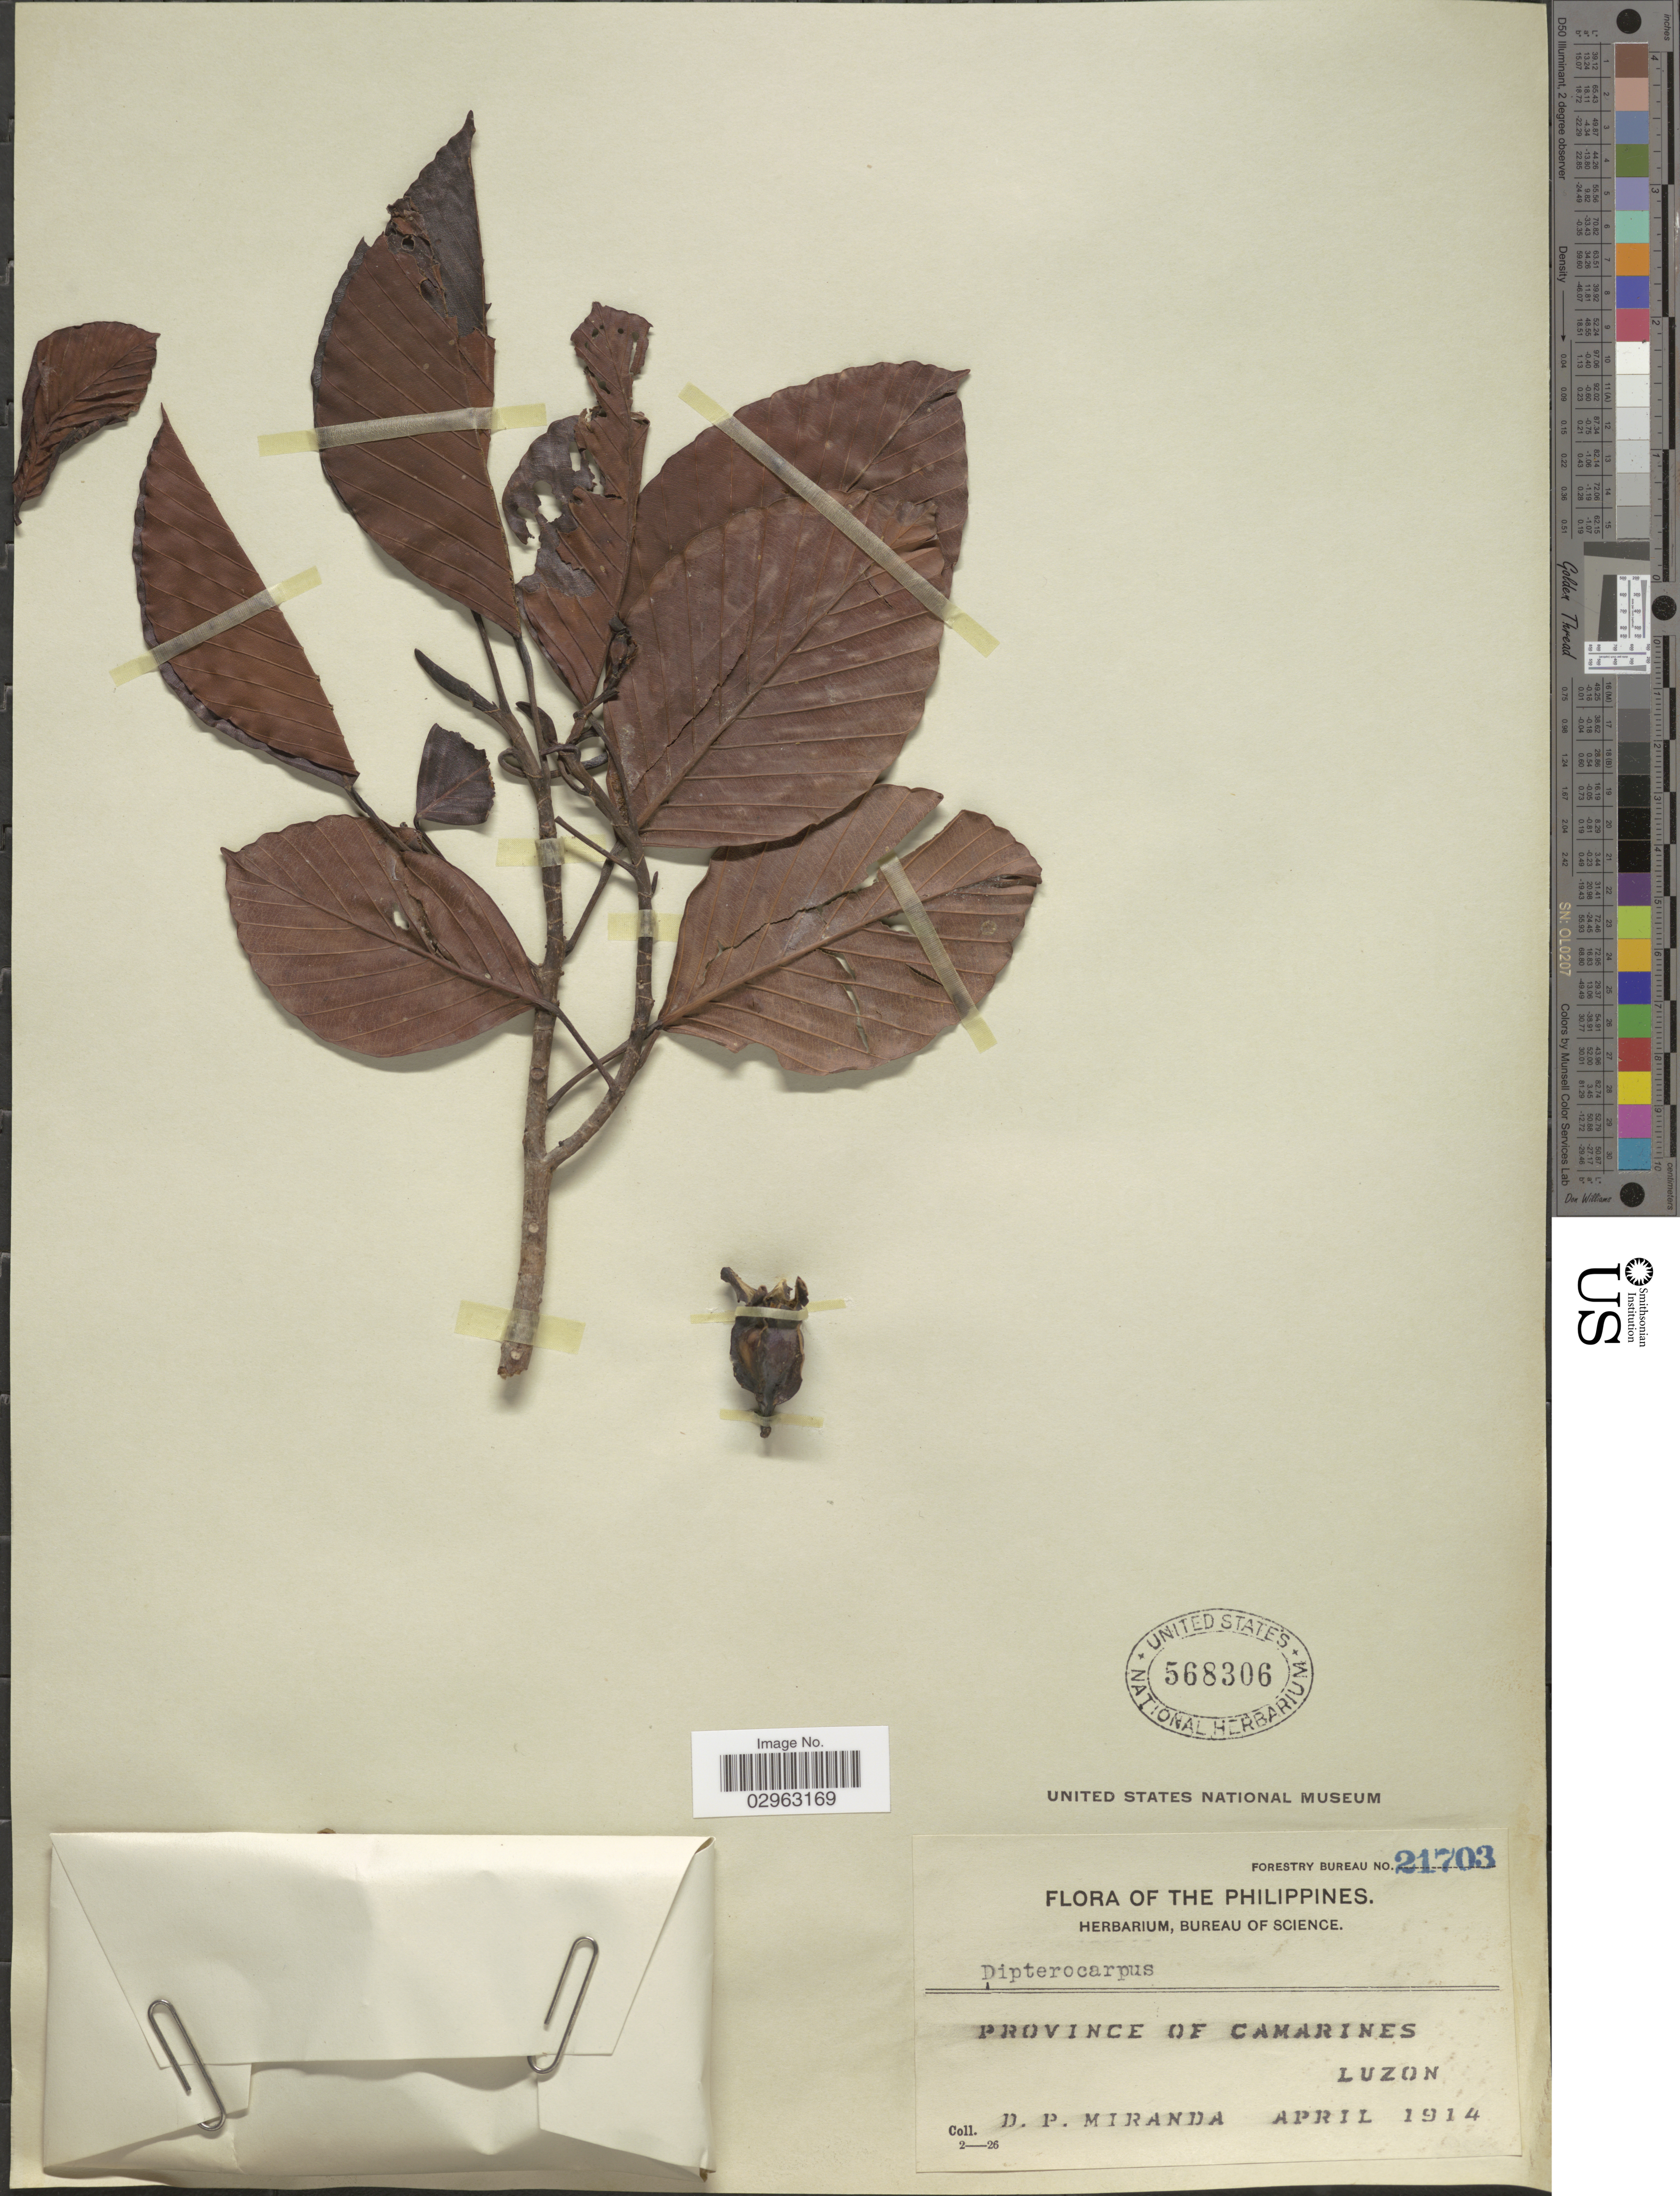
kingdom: Plantae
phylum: Tracheophyta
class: Magnoliopsida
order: Malvales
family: Dipterocarpaceae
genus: Dipterocarpus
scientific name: Dipterocarpus sp.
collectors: D. P. Miranda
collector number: Forestry Bureau 21703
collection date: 1914-04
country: Philippines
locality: Province of Camarines, Luzon.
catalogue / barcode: US 568306